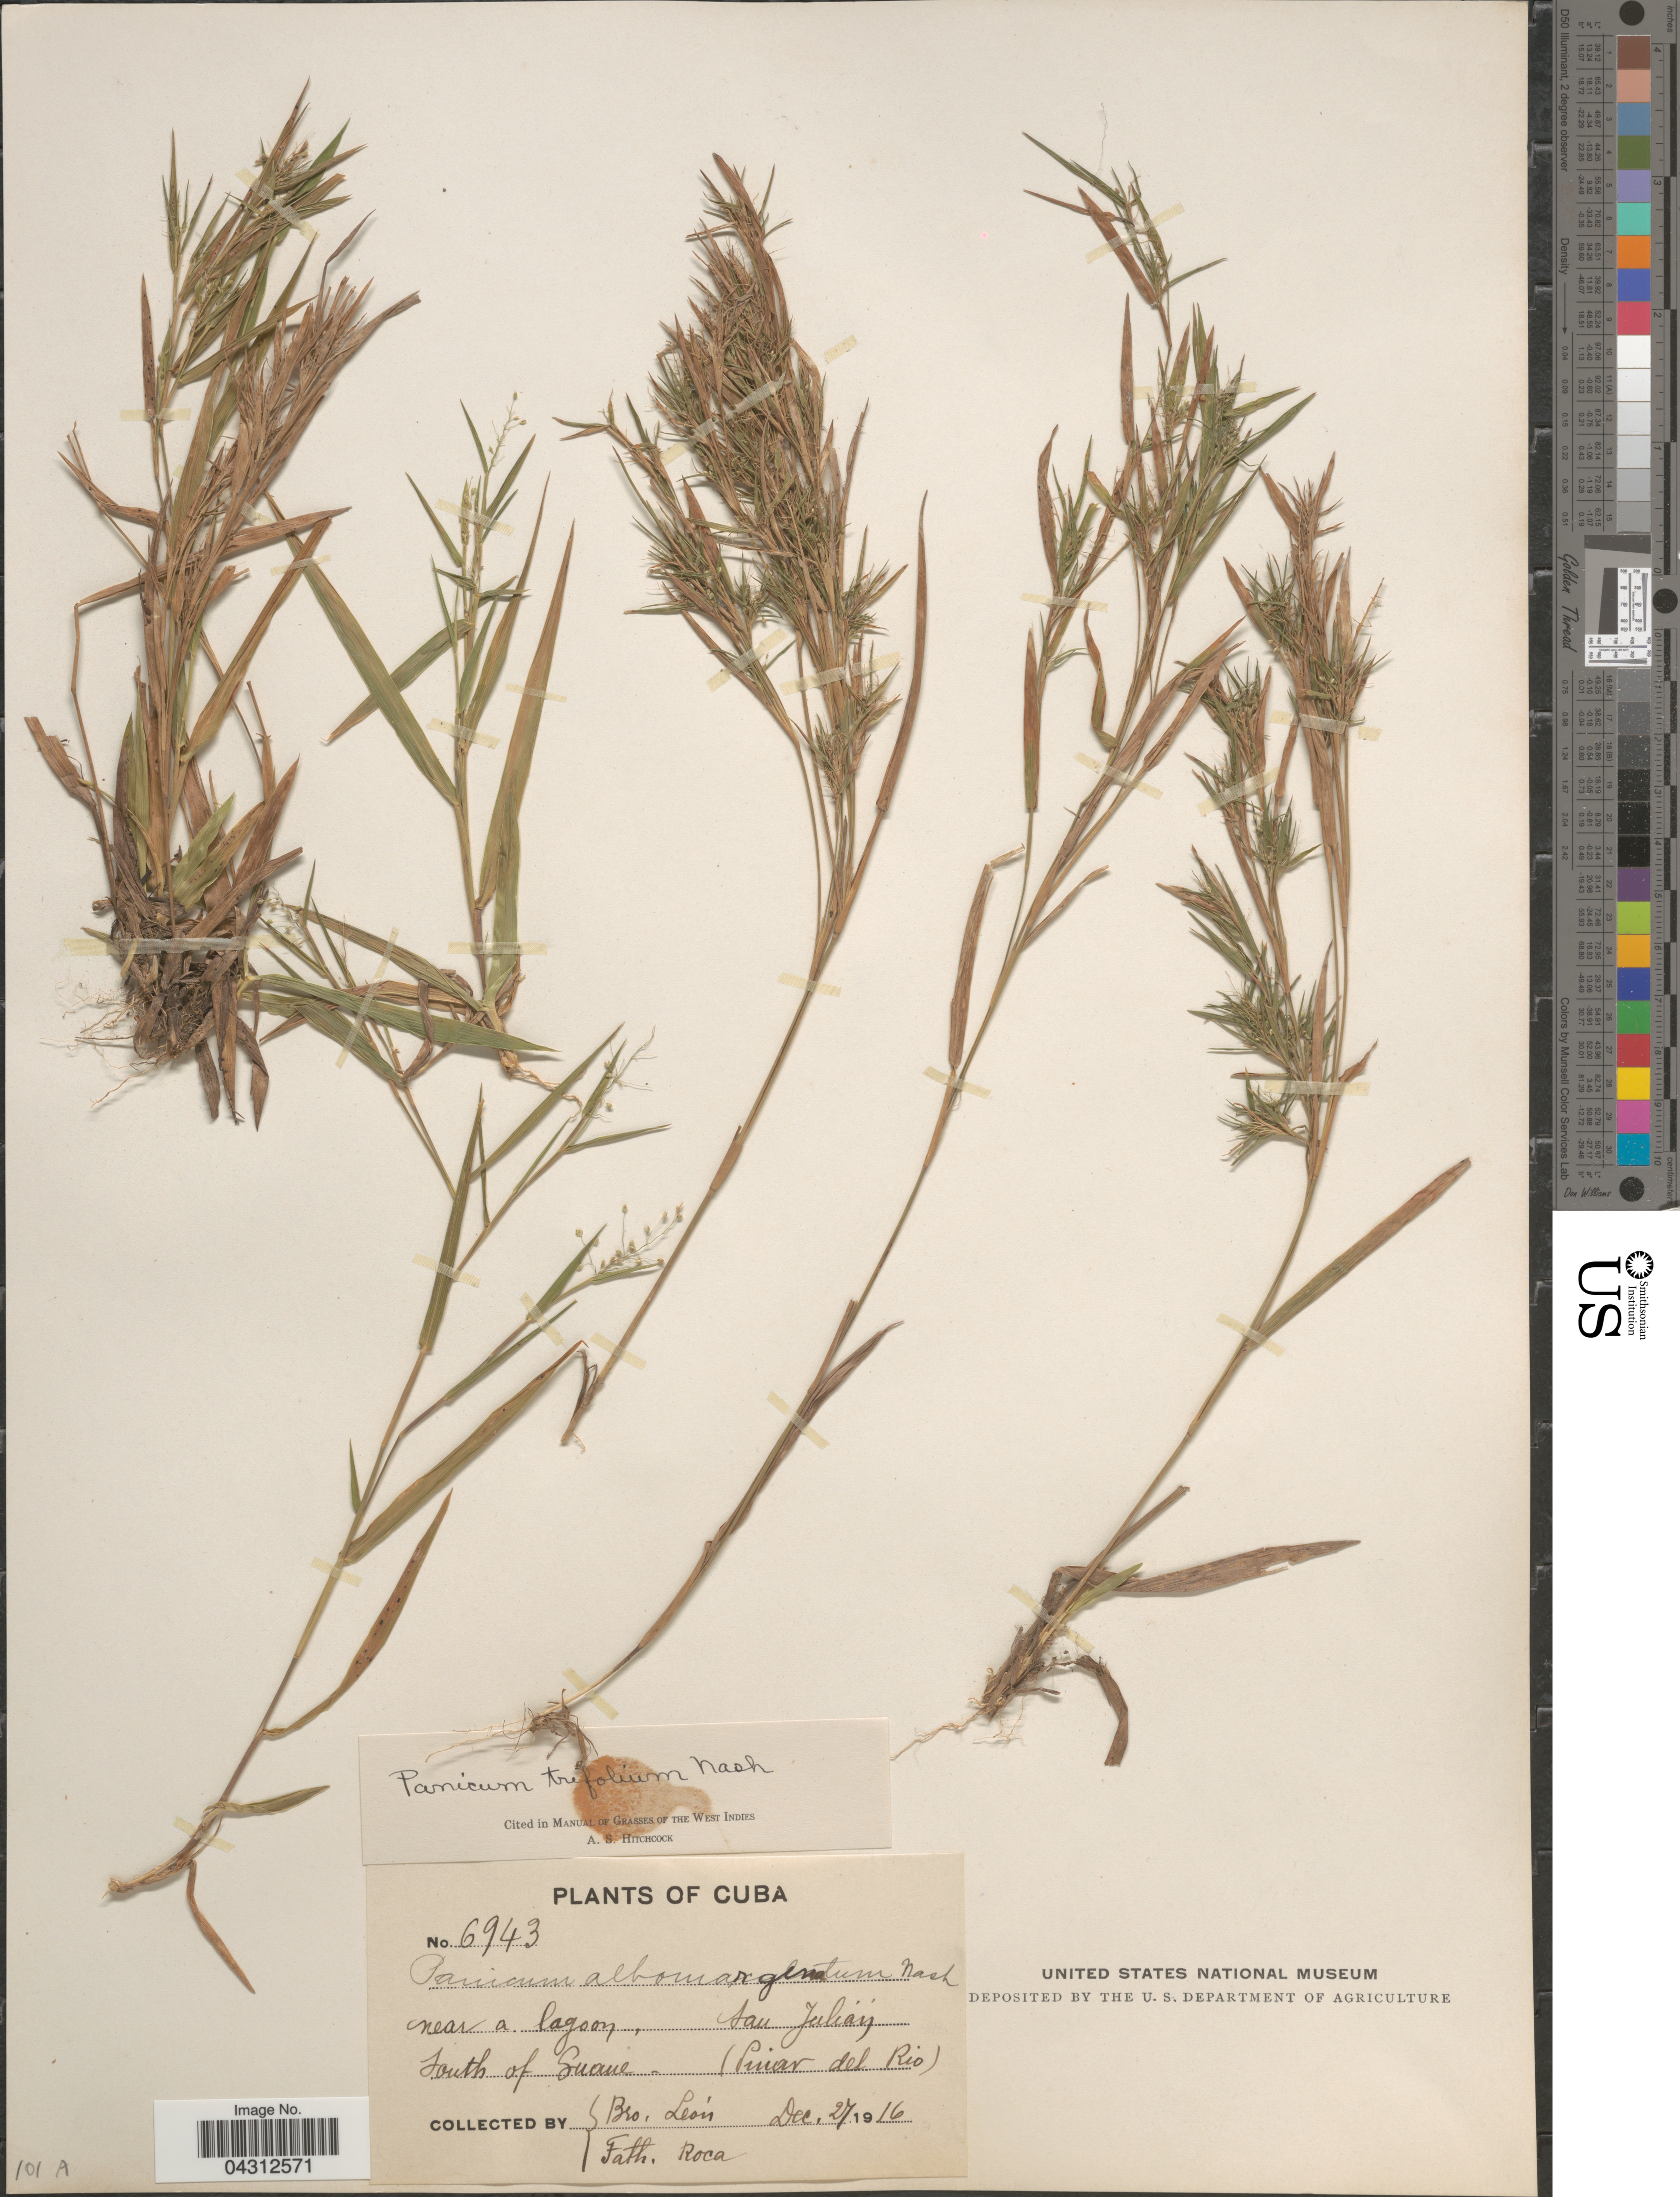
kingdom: Plantae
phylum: Tracheophyta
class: Liliopsida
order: Poales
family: Poaceae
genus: Dichanthelium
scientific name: Dichanthelium dichotomum var. unciphyllum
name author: (Trin.) Davidse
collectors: Bro. León & M. Roca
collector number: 6943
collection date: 1916-12-27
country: Cuba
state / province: Pinar del Río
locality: Near a lagoon, San Juliay. South of Suane.